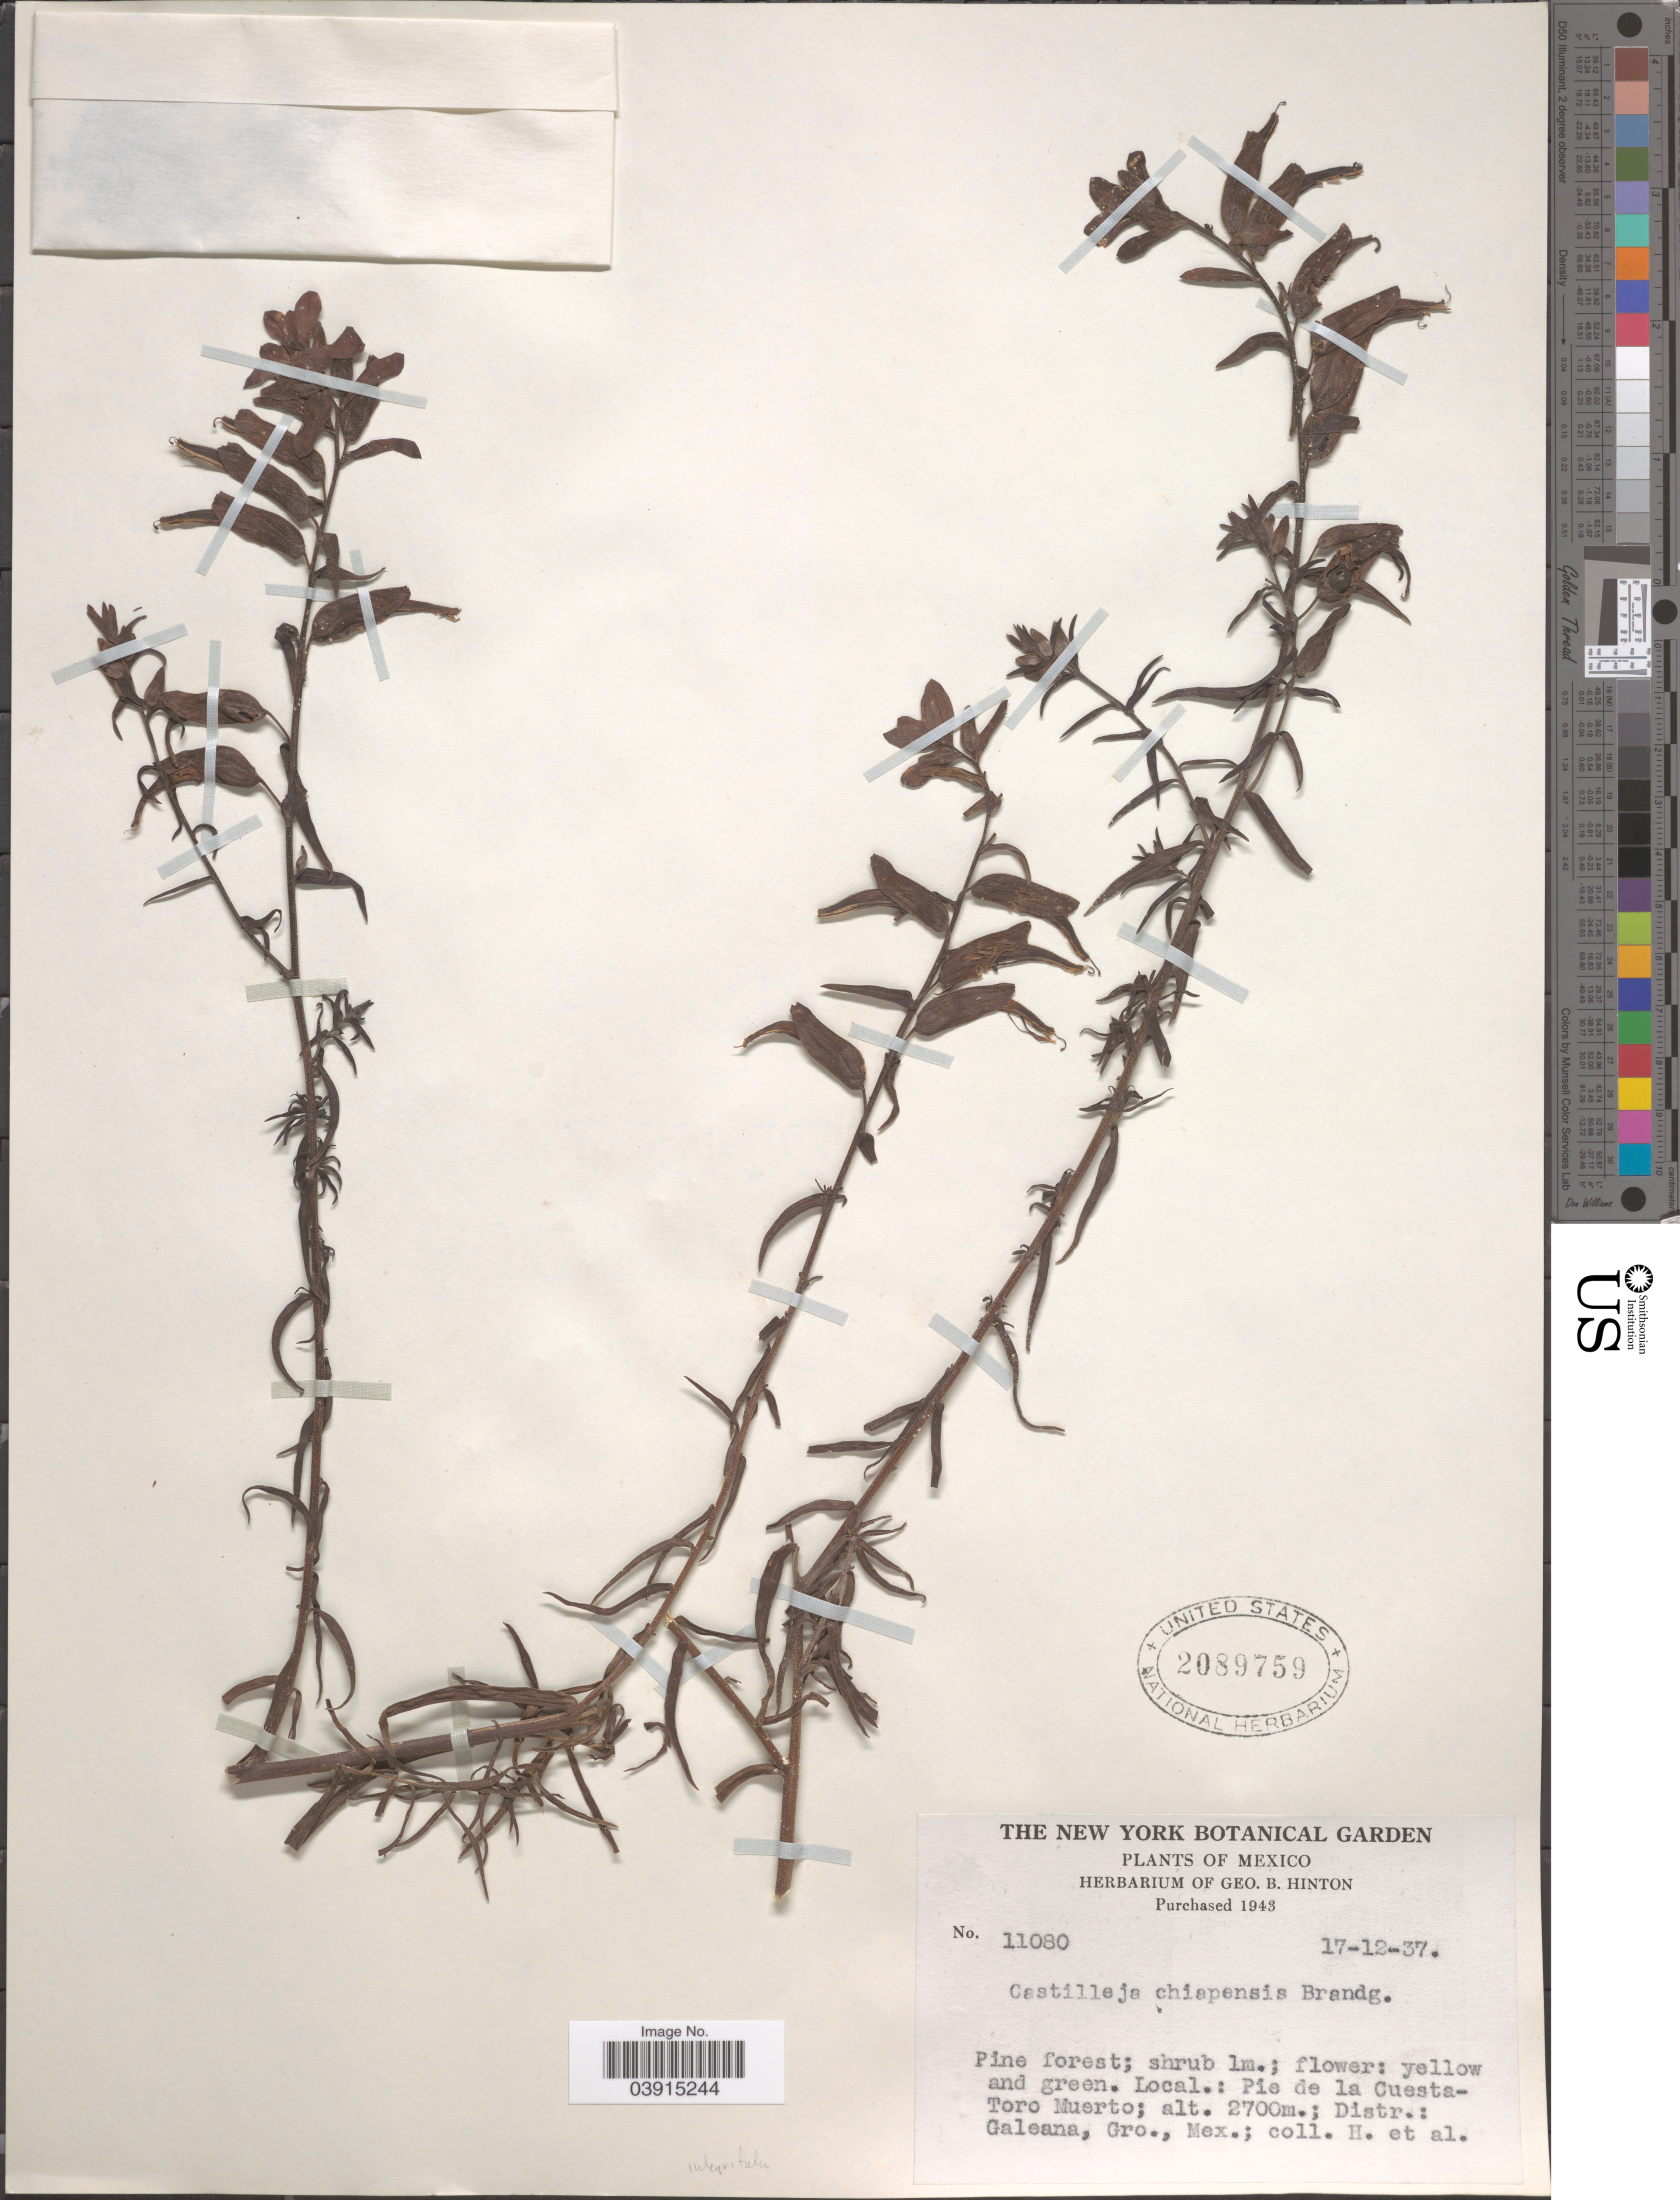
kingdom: Plantae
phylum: Tracheophyta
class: Magnoliopsida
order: Lamiales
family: Orobanchaceae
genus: Castilleja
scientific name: Castilleja integrifolia var. chiapensis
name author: (Brandegee) J.M. Egger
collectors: G. B. Hinton & et al.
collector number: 11080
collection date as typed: Transcribed d/m/y: 17/12/37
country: Mexico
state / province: Guerrero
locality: Pie de la Cuesta - Toro Muerto; Distr.: Galeana.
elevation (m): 2700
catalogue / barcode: US 2089759